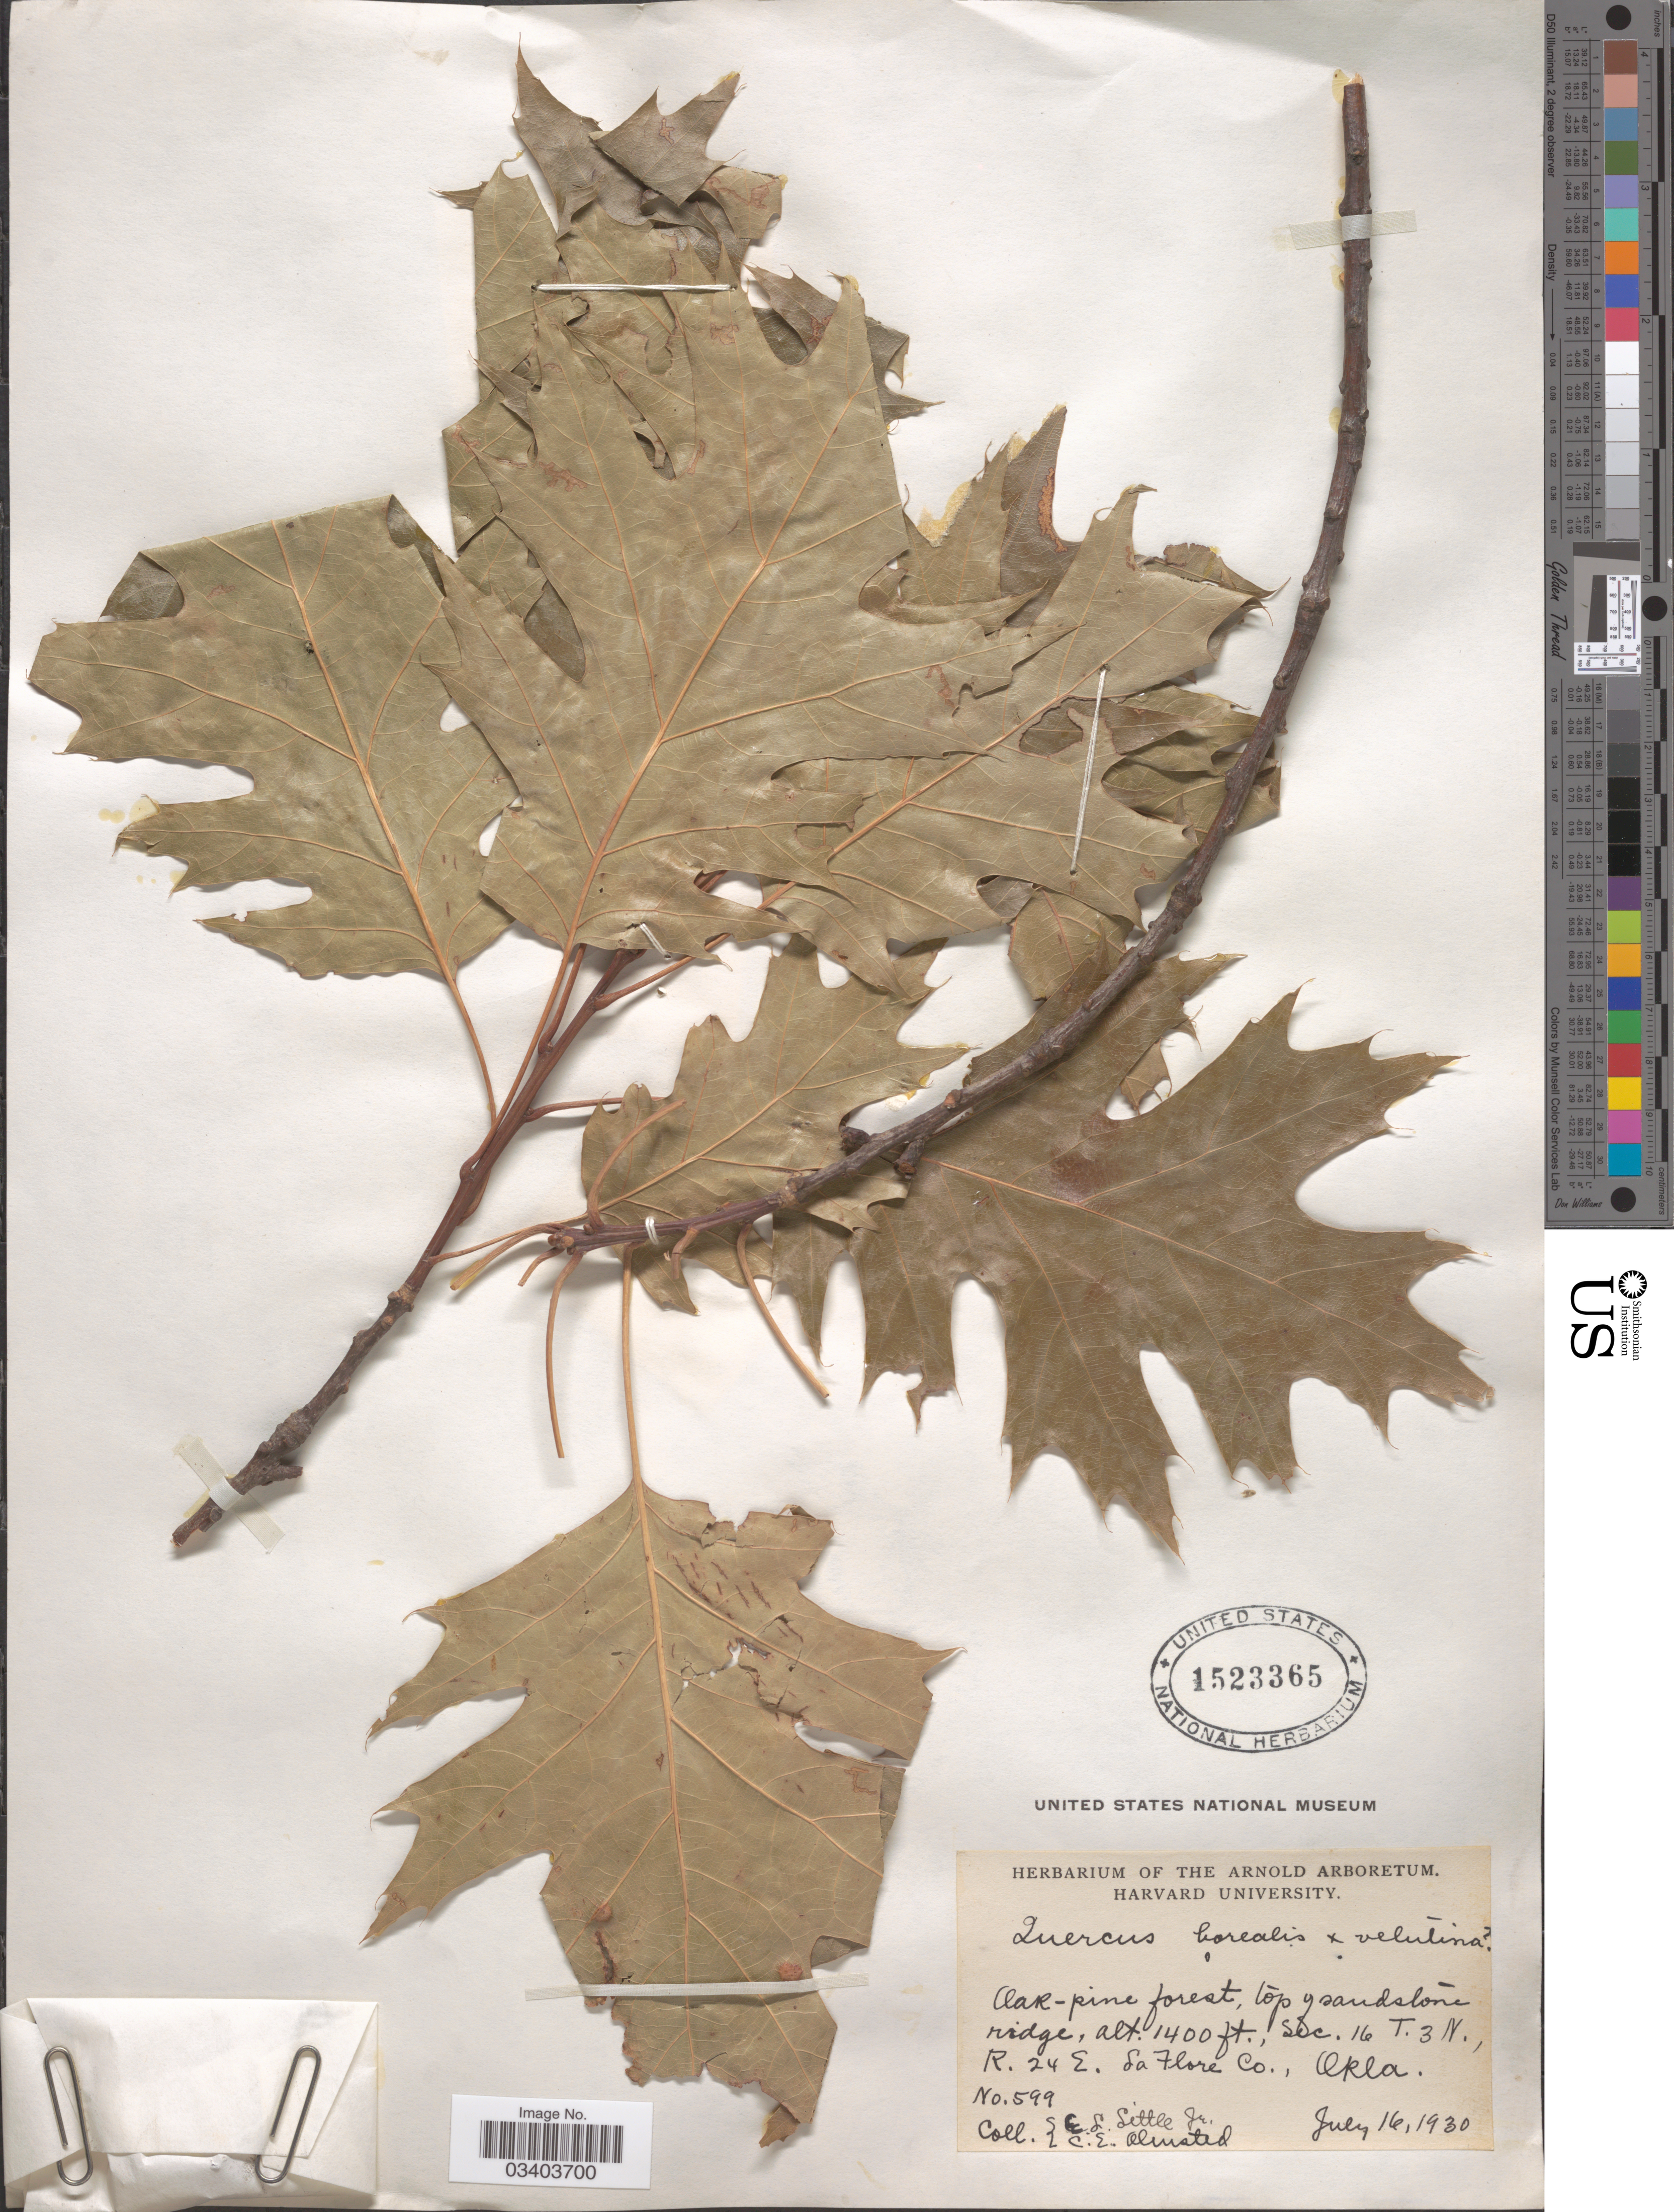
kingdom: Plantae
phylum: Tracheophyta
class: Magnoliopsida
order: Fagales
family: Fagaceae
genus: Quercus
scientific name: Quercus borealis x Q. velutina Lam.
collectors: E. L. Little & C. Olmsted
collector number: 599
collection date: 1930-07-16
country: United States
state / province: Oklahoma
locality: Sec. 16 T. 3 N., R. 24 E. La Flore Co.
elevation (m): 427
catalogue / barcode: US 1523365